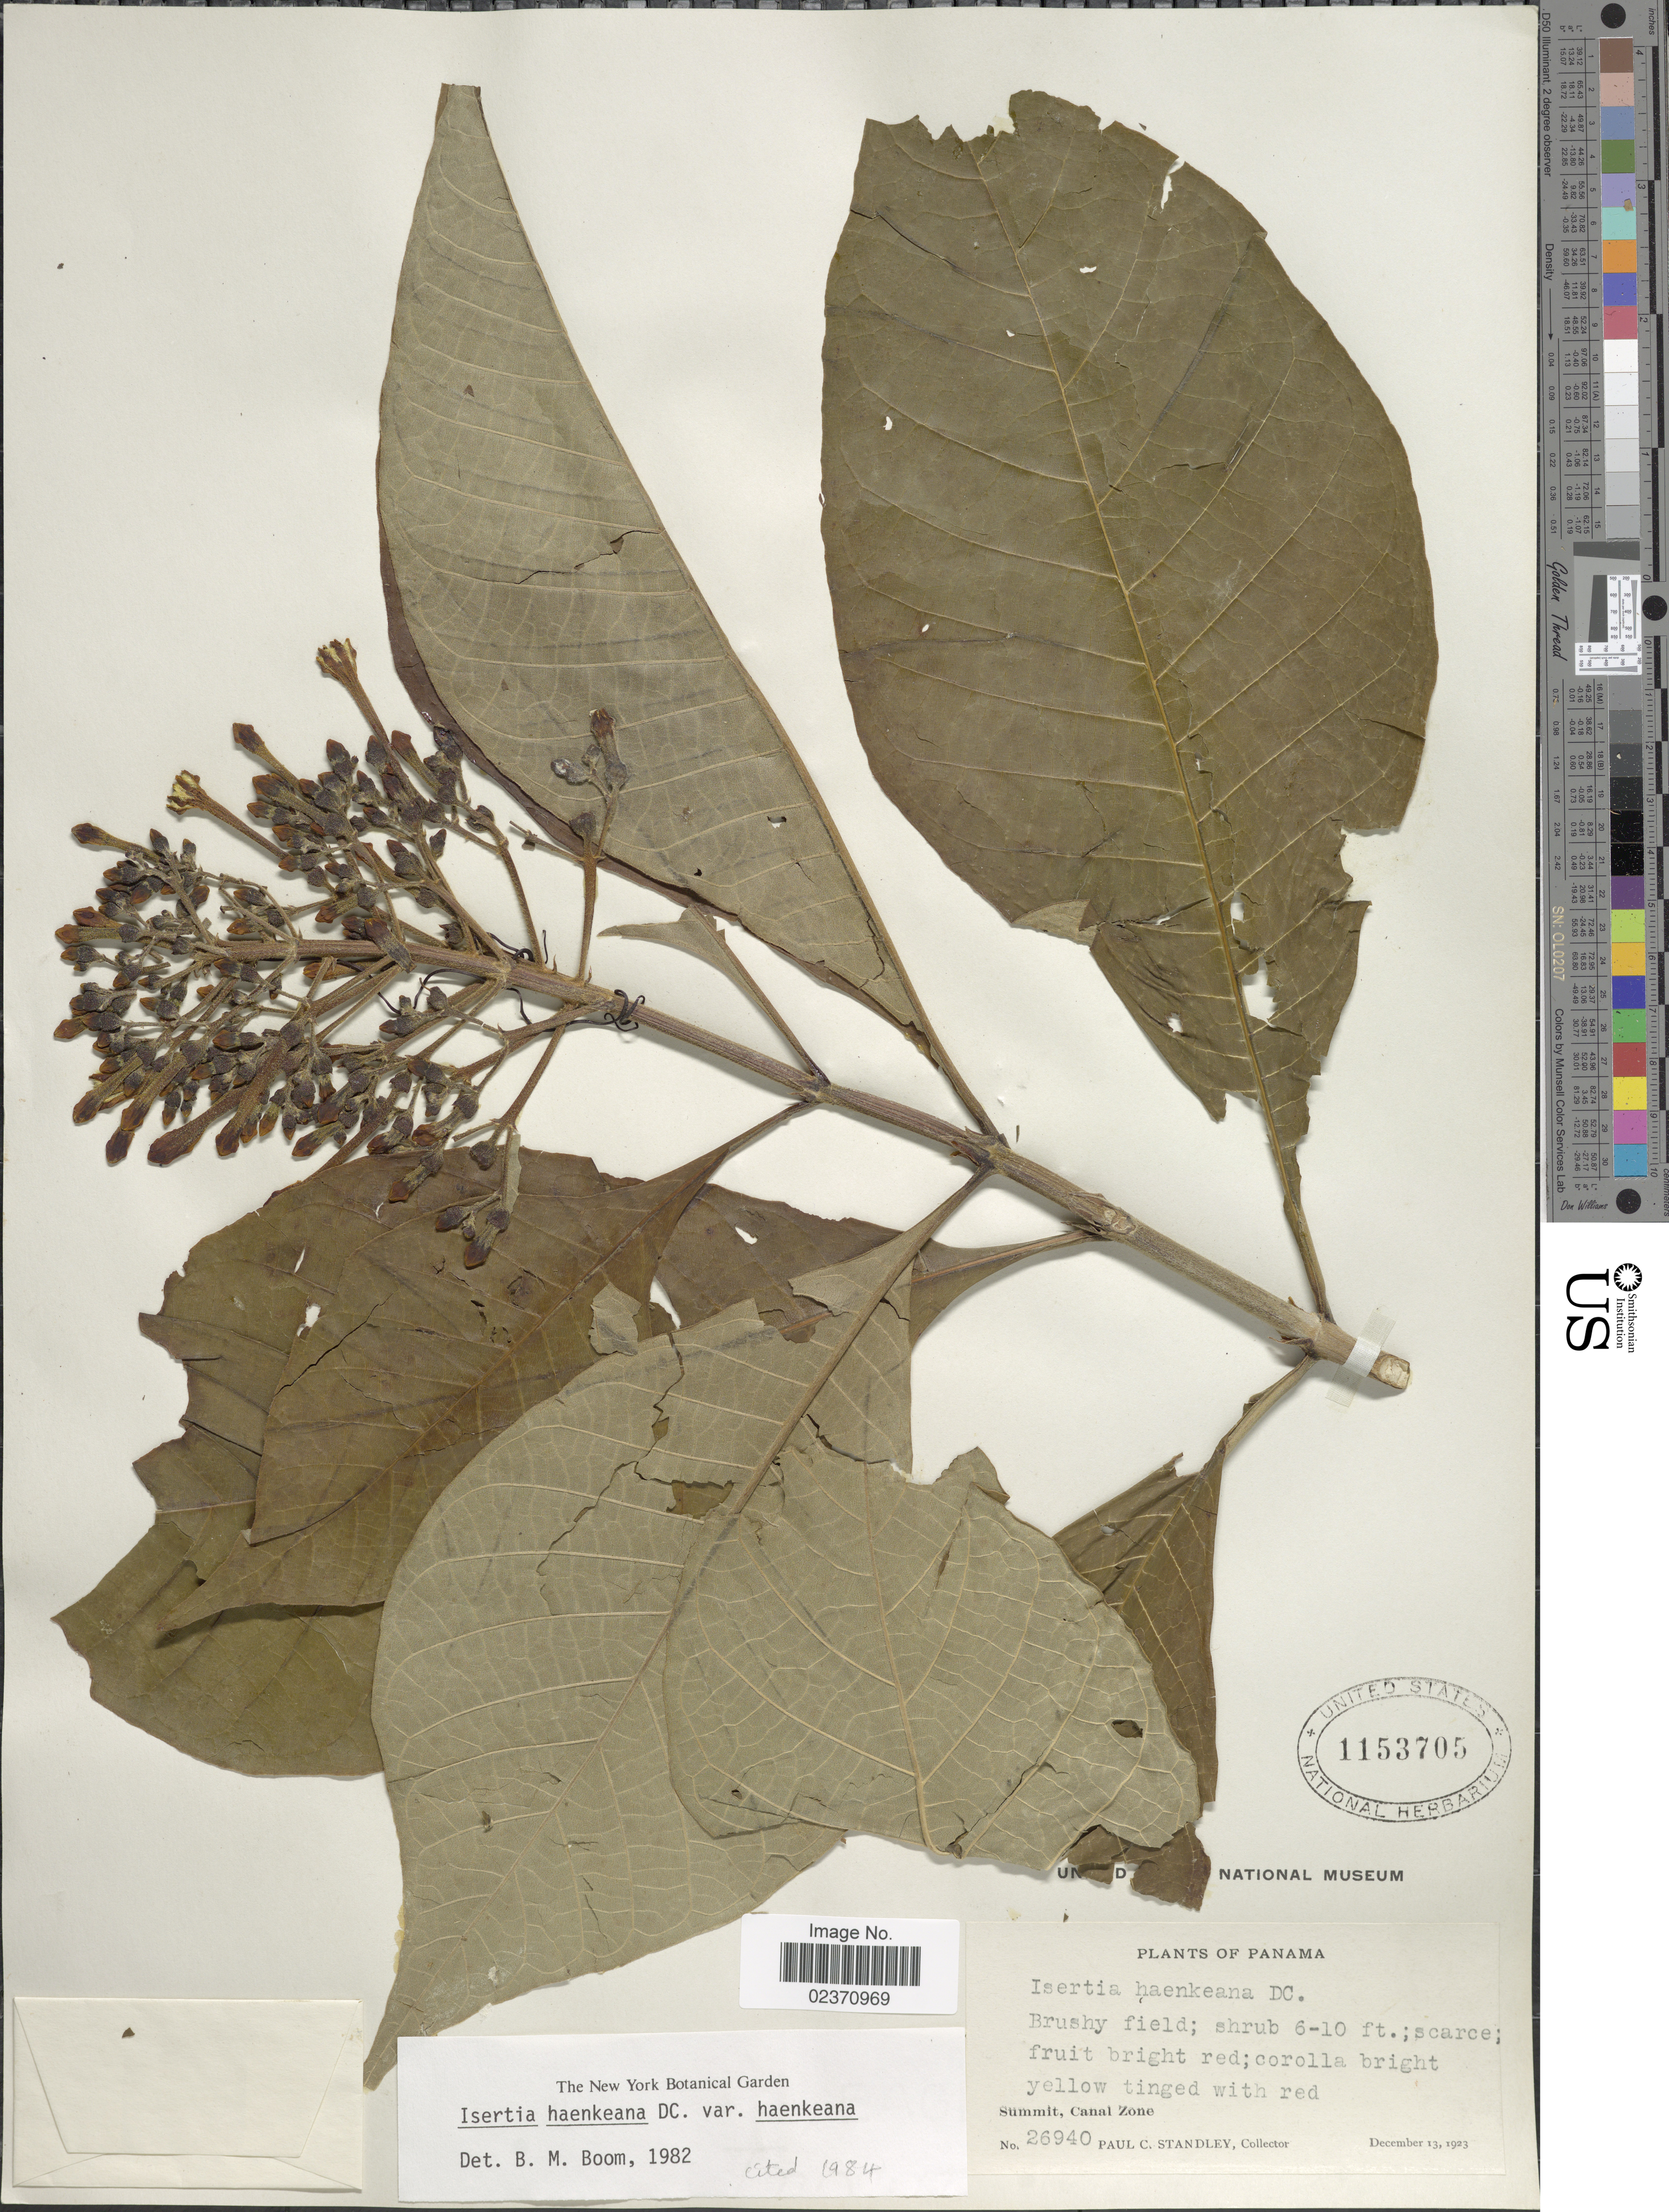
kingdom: Plantae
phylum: Tracheophyta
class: Magnoliopsida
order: Gentianales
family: Rubiaceae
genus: Isertia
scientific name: Isertia haenkeana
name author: DC.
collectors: P. C. Standley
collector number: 26940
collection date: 1923-12-13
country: Panama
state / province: Colón / Panamá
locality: Summit, Canal Zone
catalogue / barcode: US 1153705